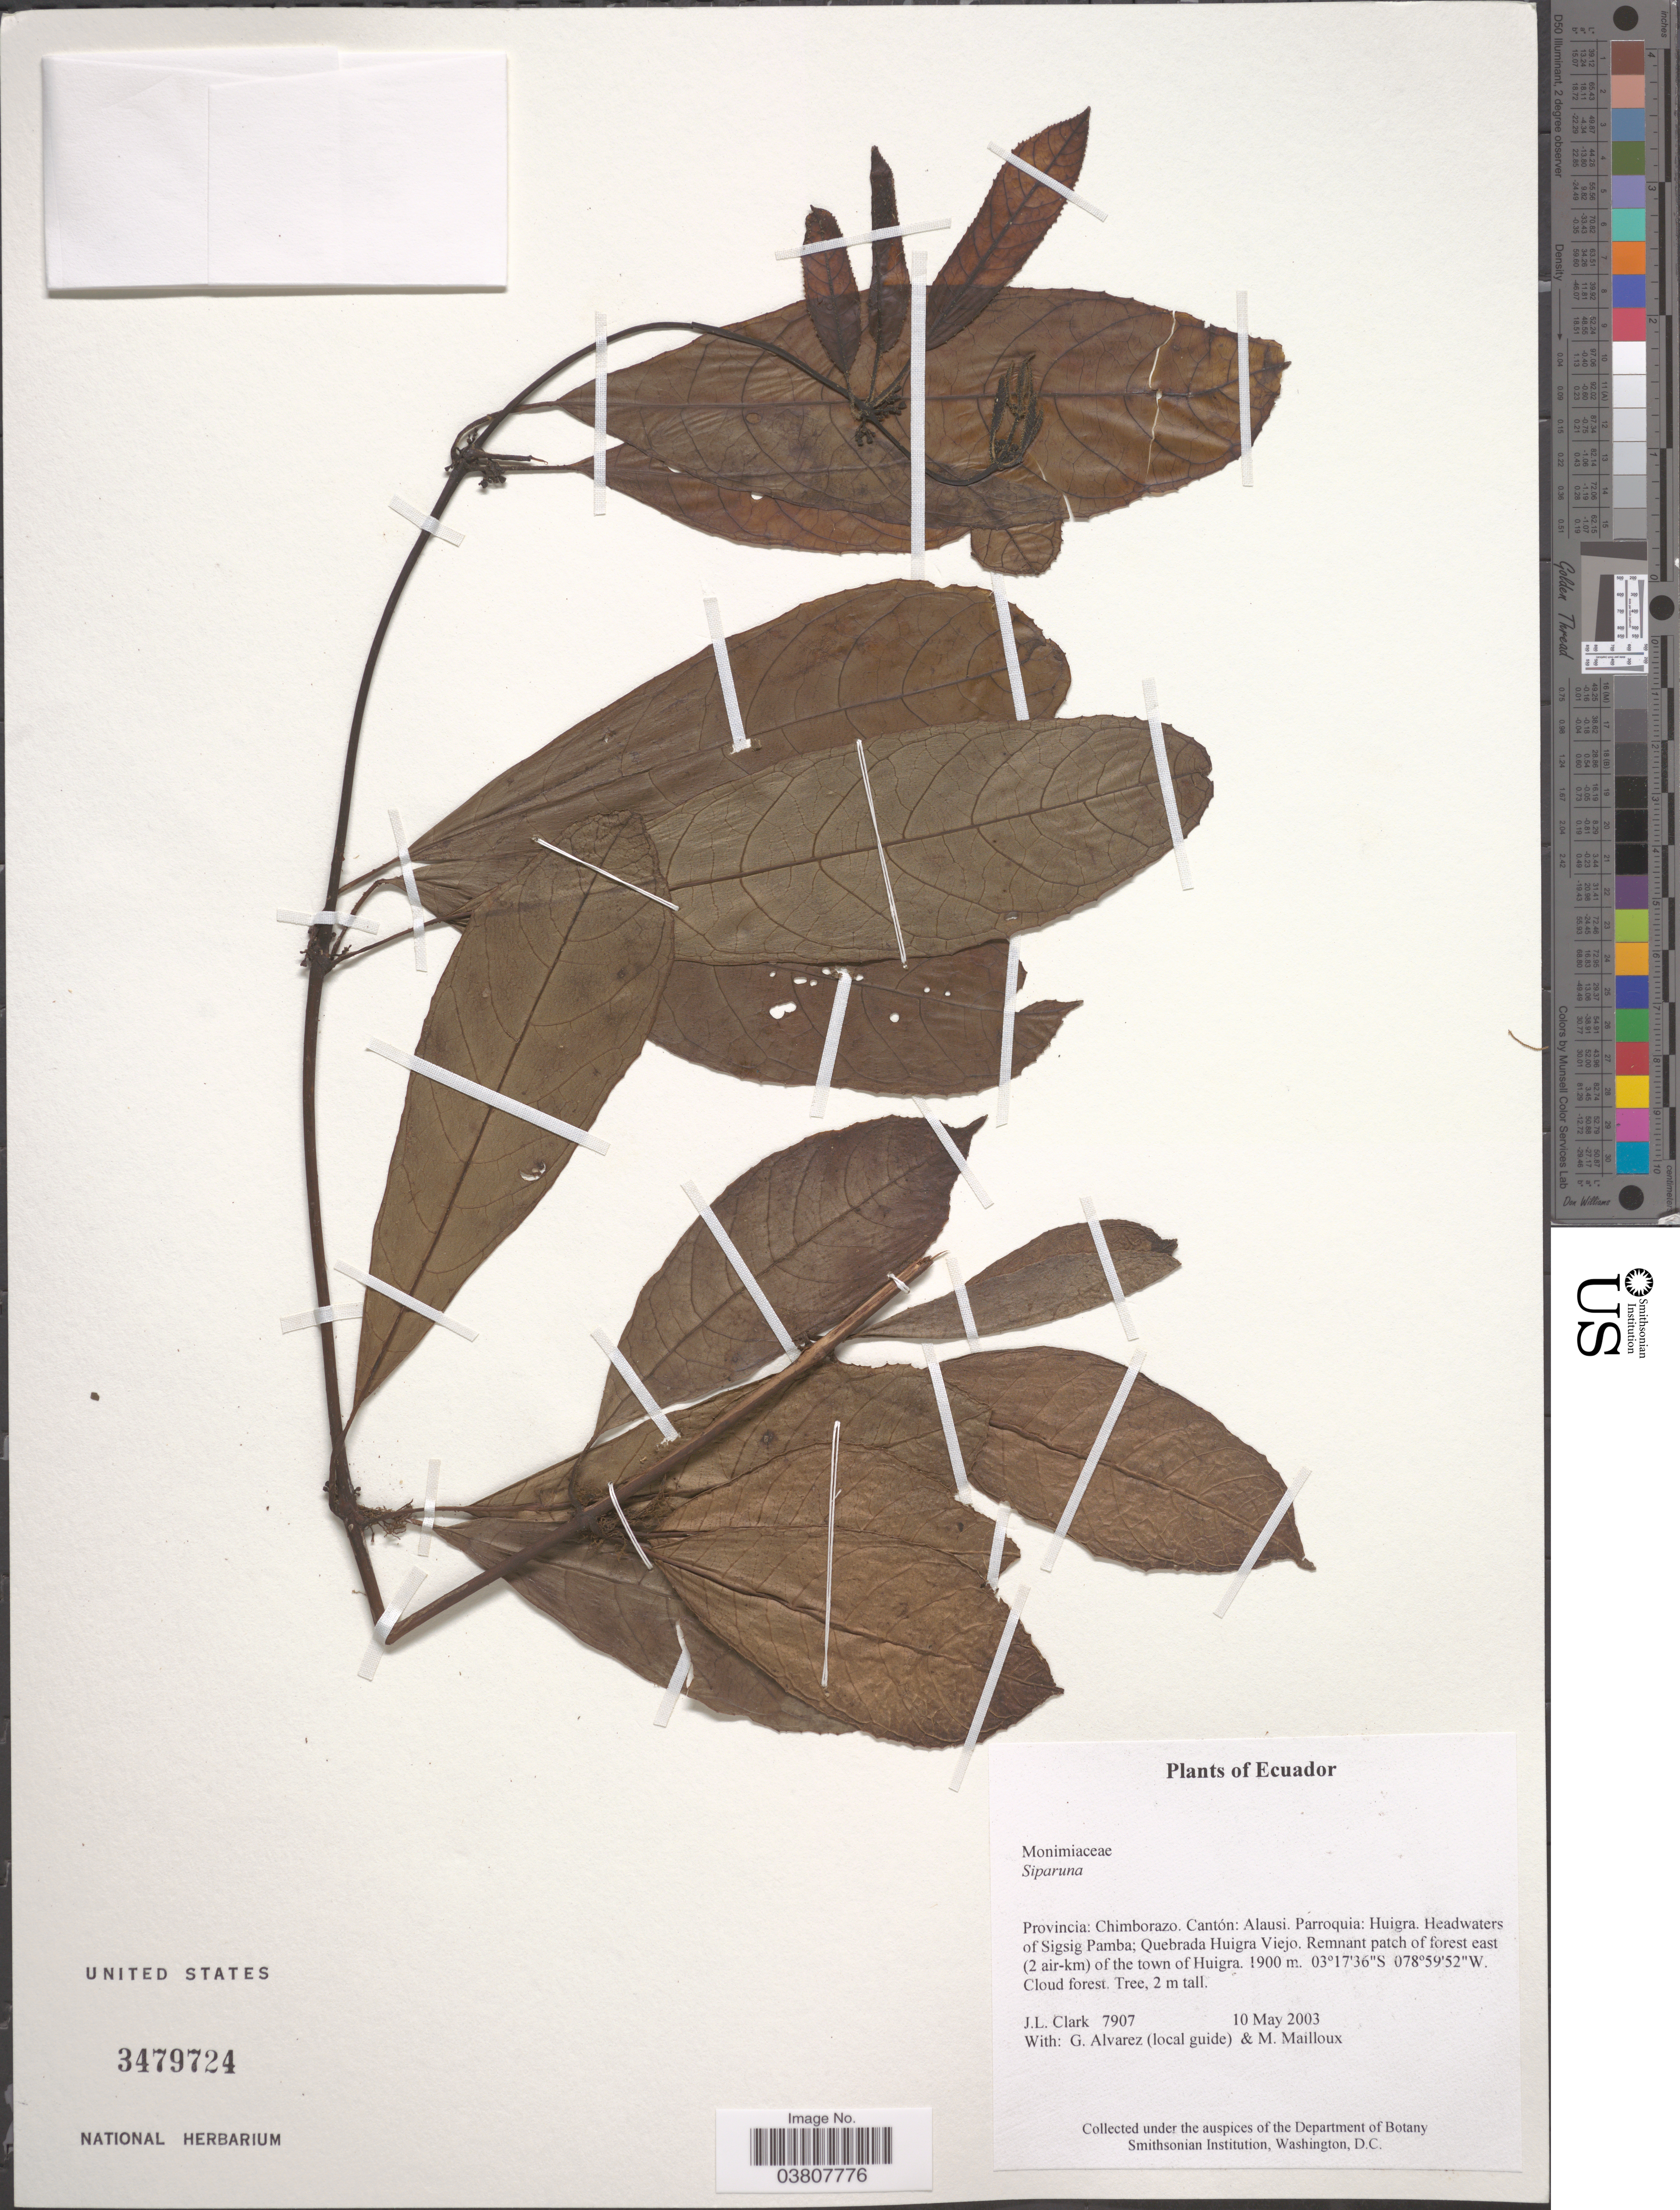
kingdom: Plantae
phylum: Tracheophyta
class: Magnoliopsida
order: Laurales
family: Siparunaceae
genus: Siparuna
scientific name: Siparuna sp.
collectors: J. L. Clark, G. Alvarez & M. Mailloux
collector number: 7907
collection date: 2003-05-10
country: Ecuador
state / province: Chimborazo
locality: Cantón: Alausi. Parroquia: Huigra. Headwaters of Sigsig Pamba; Quebrada Huigra Viejo. Remnant patch of forest east (2 air-km) of the town of Huigra.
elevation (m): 1900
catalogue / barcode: US 3479724